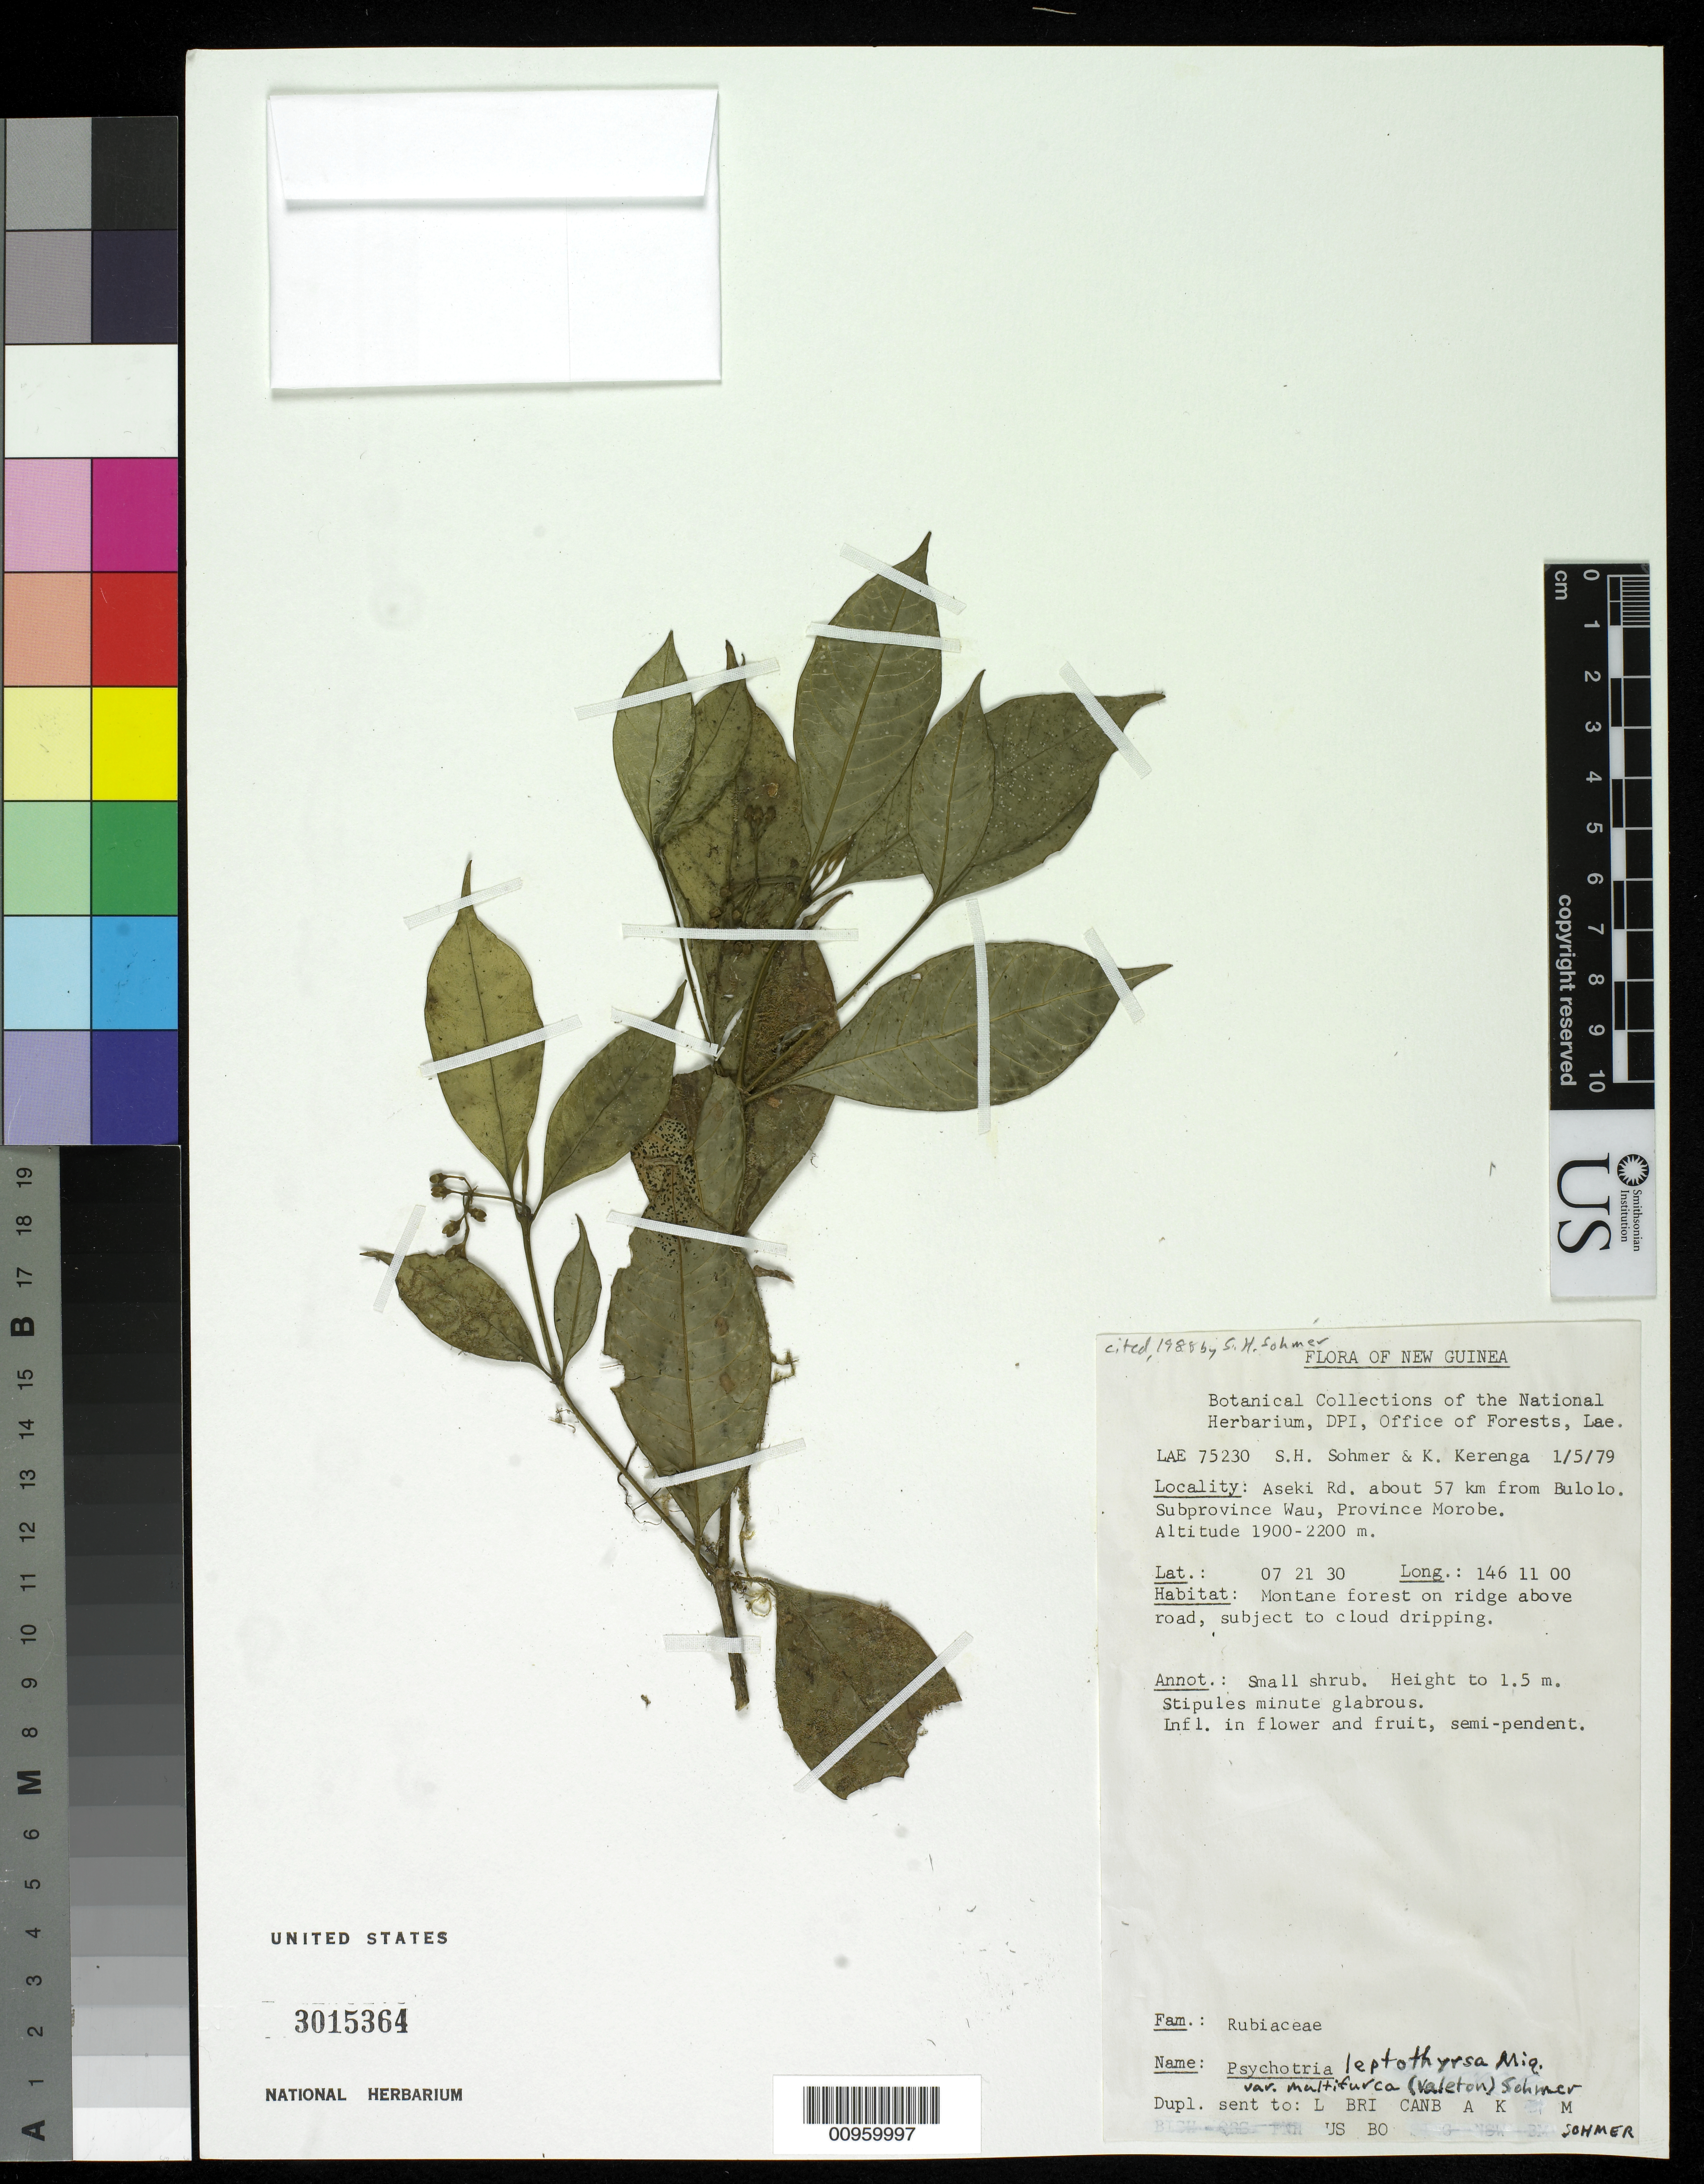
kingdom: Plantae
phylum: Tracheophyta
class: Magnoliopsida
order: Gentianales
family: Rubiaceae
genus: Psychotria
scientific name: Psychotria leptothyrsa var. multifurca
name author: (Valeton) Sohmer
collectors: S. H. Sohmer & K. Kerenga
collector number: LAE 75230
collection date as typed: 05 Jan 1979 or 01 May 1979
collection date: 1979-01-05 or 1979-05-01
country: Papua New Guinea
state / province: Morobe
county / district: Wau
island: New Guinea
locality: Aseki Rd. about 57 km from Bulolo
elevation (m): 1900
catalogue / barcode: US 3015364